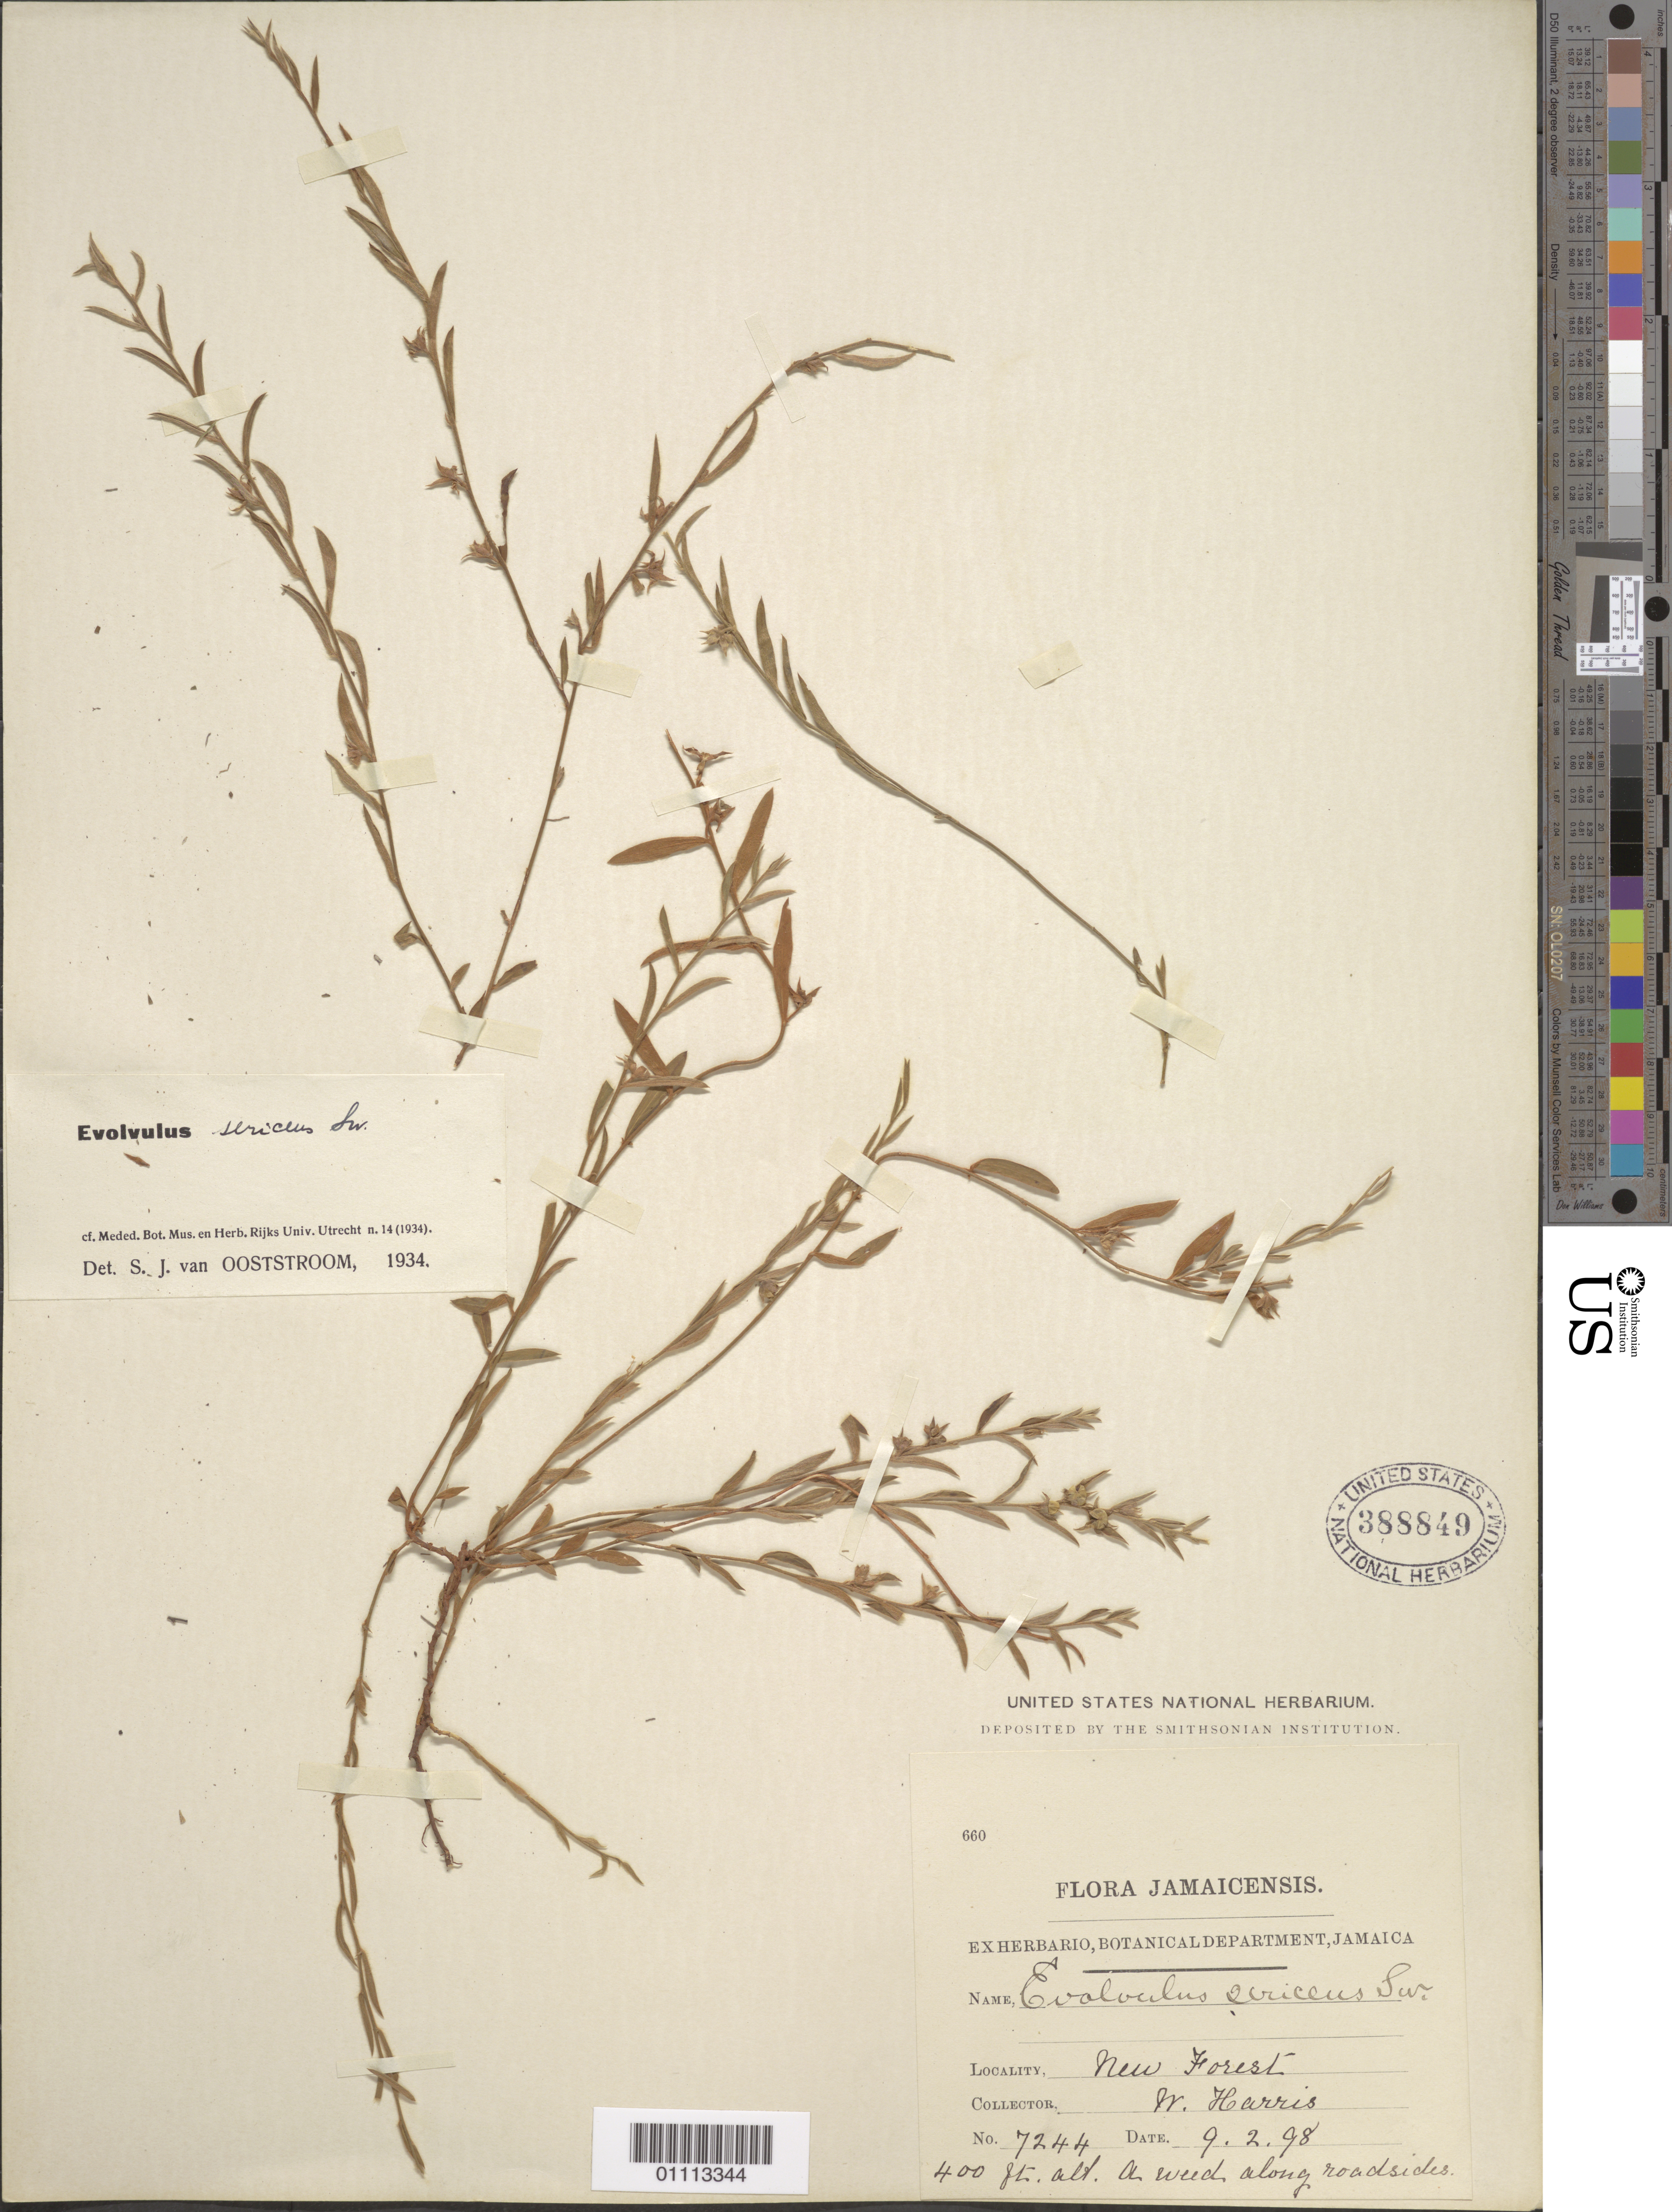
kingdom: Plantae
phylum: Tracheophyta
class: Magnoliopsida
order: Solanales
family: Convolvulaceae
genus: Evolvulus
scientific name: Evolvulus sericeus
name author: Sw.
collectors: W. Harris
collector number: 7244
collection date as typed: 09 Feb 1898 or 02 Sep 1898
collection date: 1898-02-09 or 1898-09-02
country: Jamaica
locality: New Forest.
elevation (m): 122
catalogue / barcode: US 388849